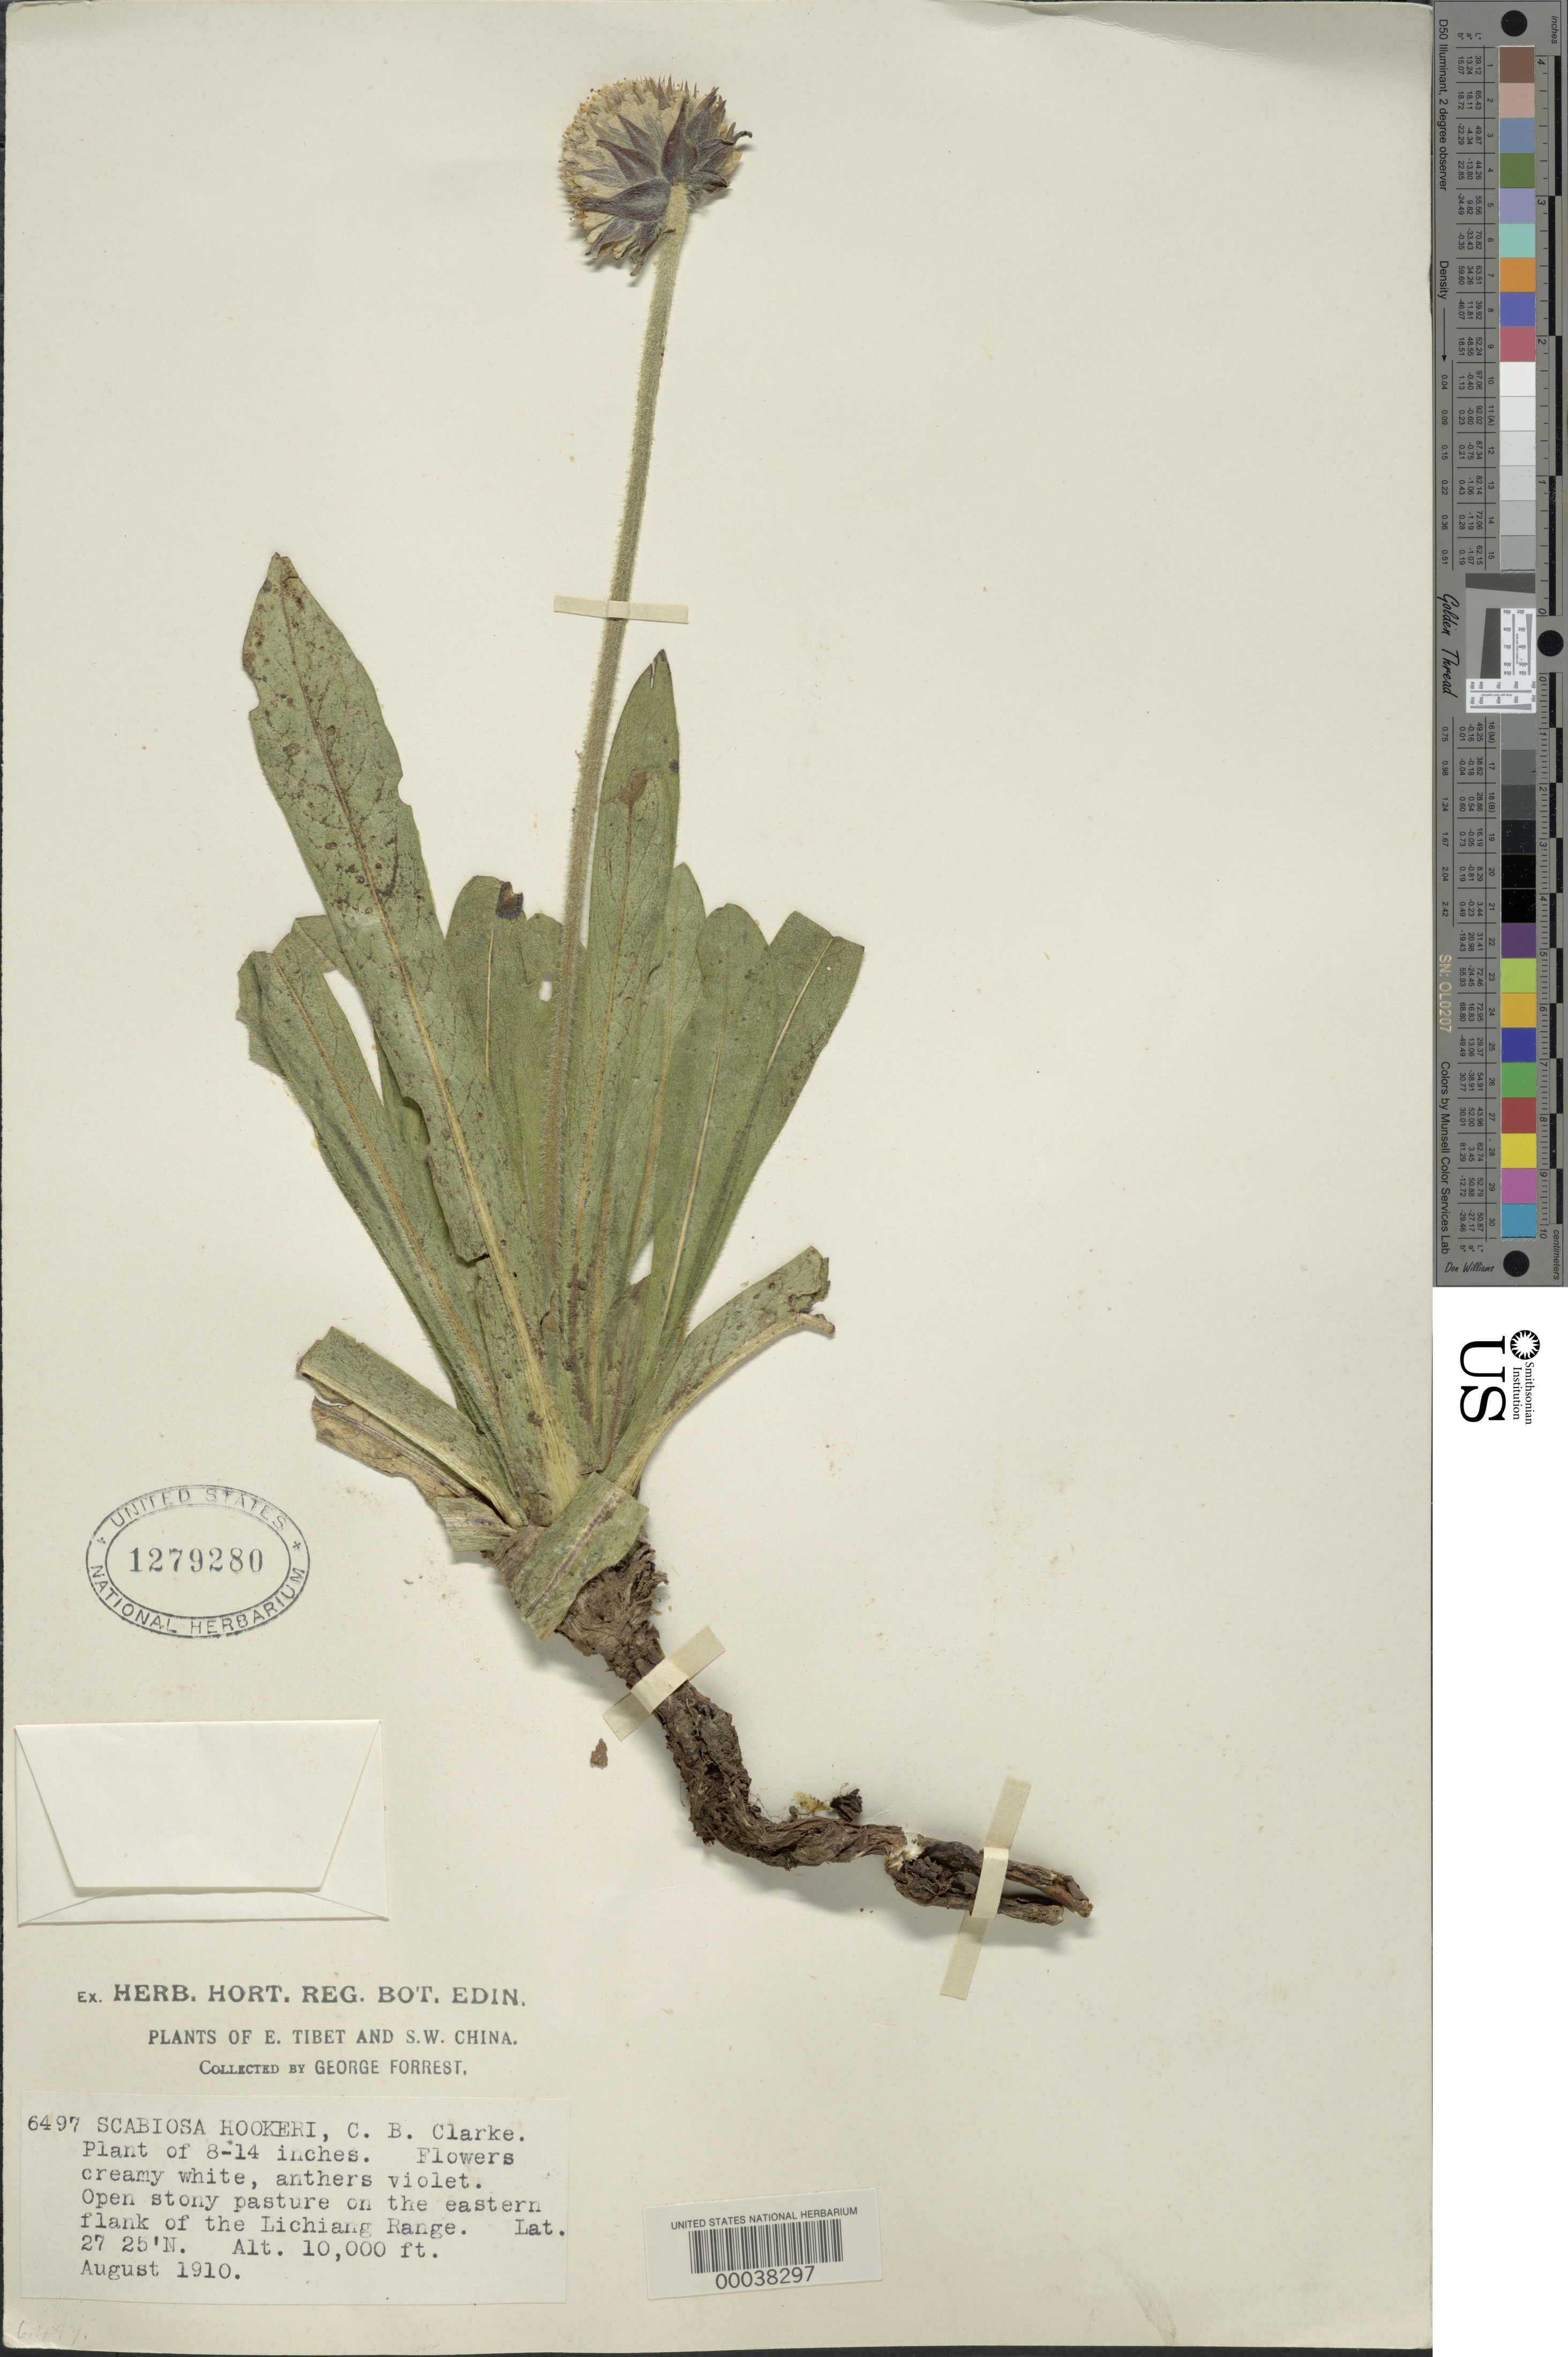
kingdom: Plantae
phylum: Tracheophyta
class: Magnoliopsida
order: Lamiales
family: Acanthaceae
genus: Pteracanthus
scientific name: Pteracanthus hookeri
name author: C.B. Clarke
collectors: G. Forrest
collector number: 6497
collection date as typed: Aug 1910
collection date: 1910-08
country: China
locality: Lichiang Range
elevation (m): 3048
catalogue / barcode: US 1279280